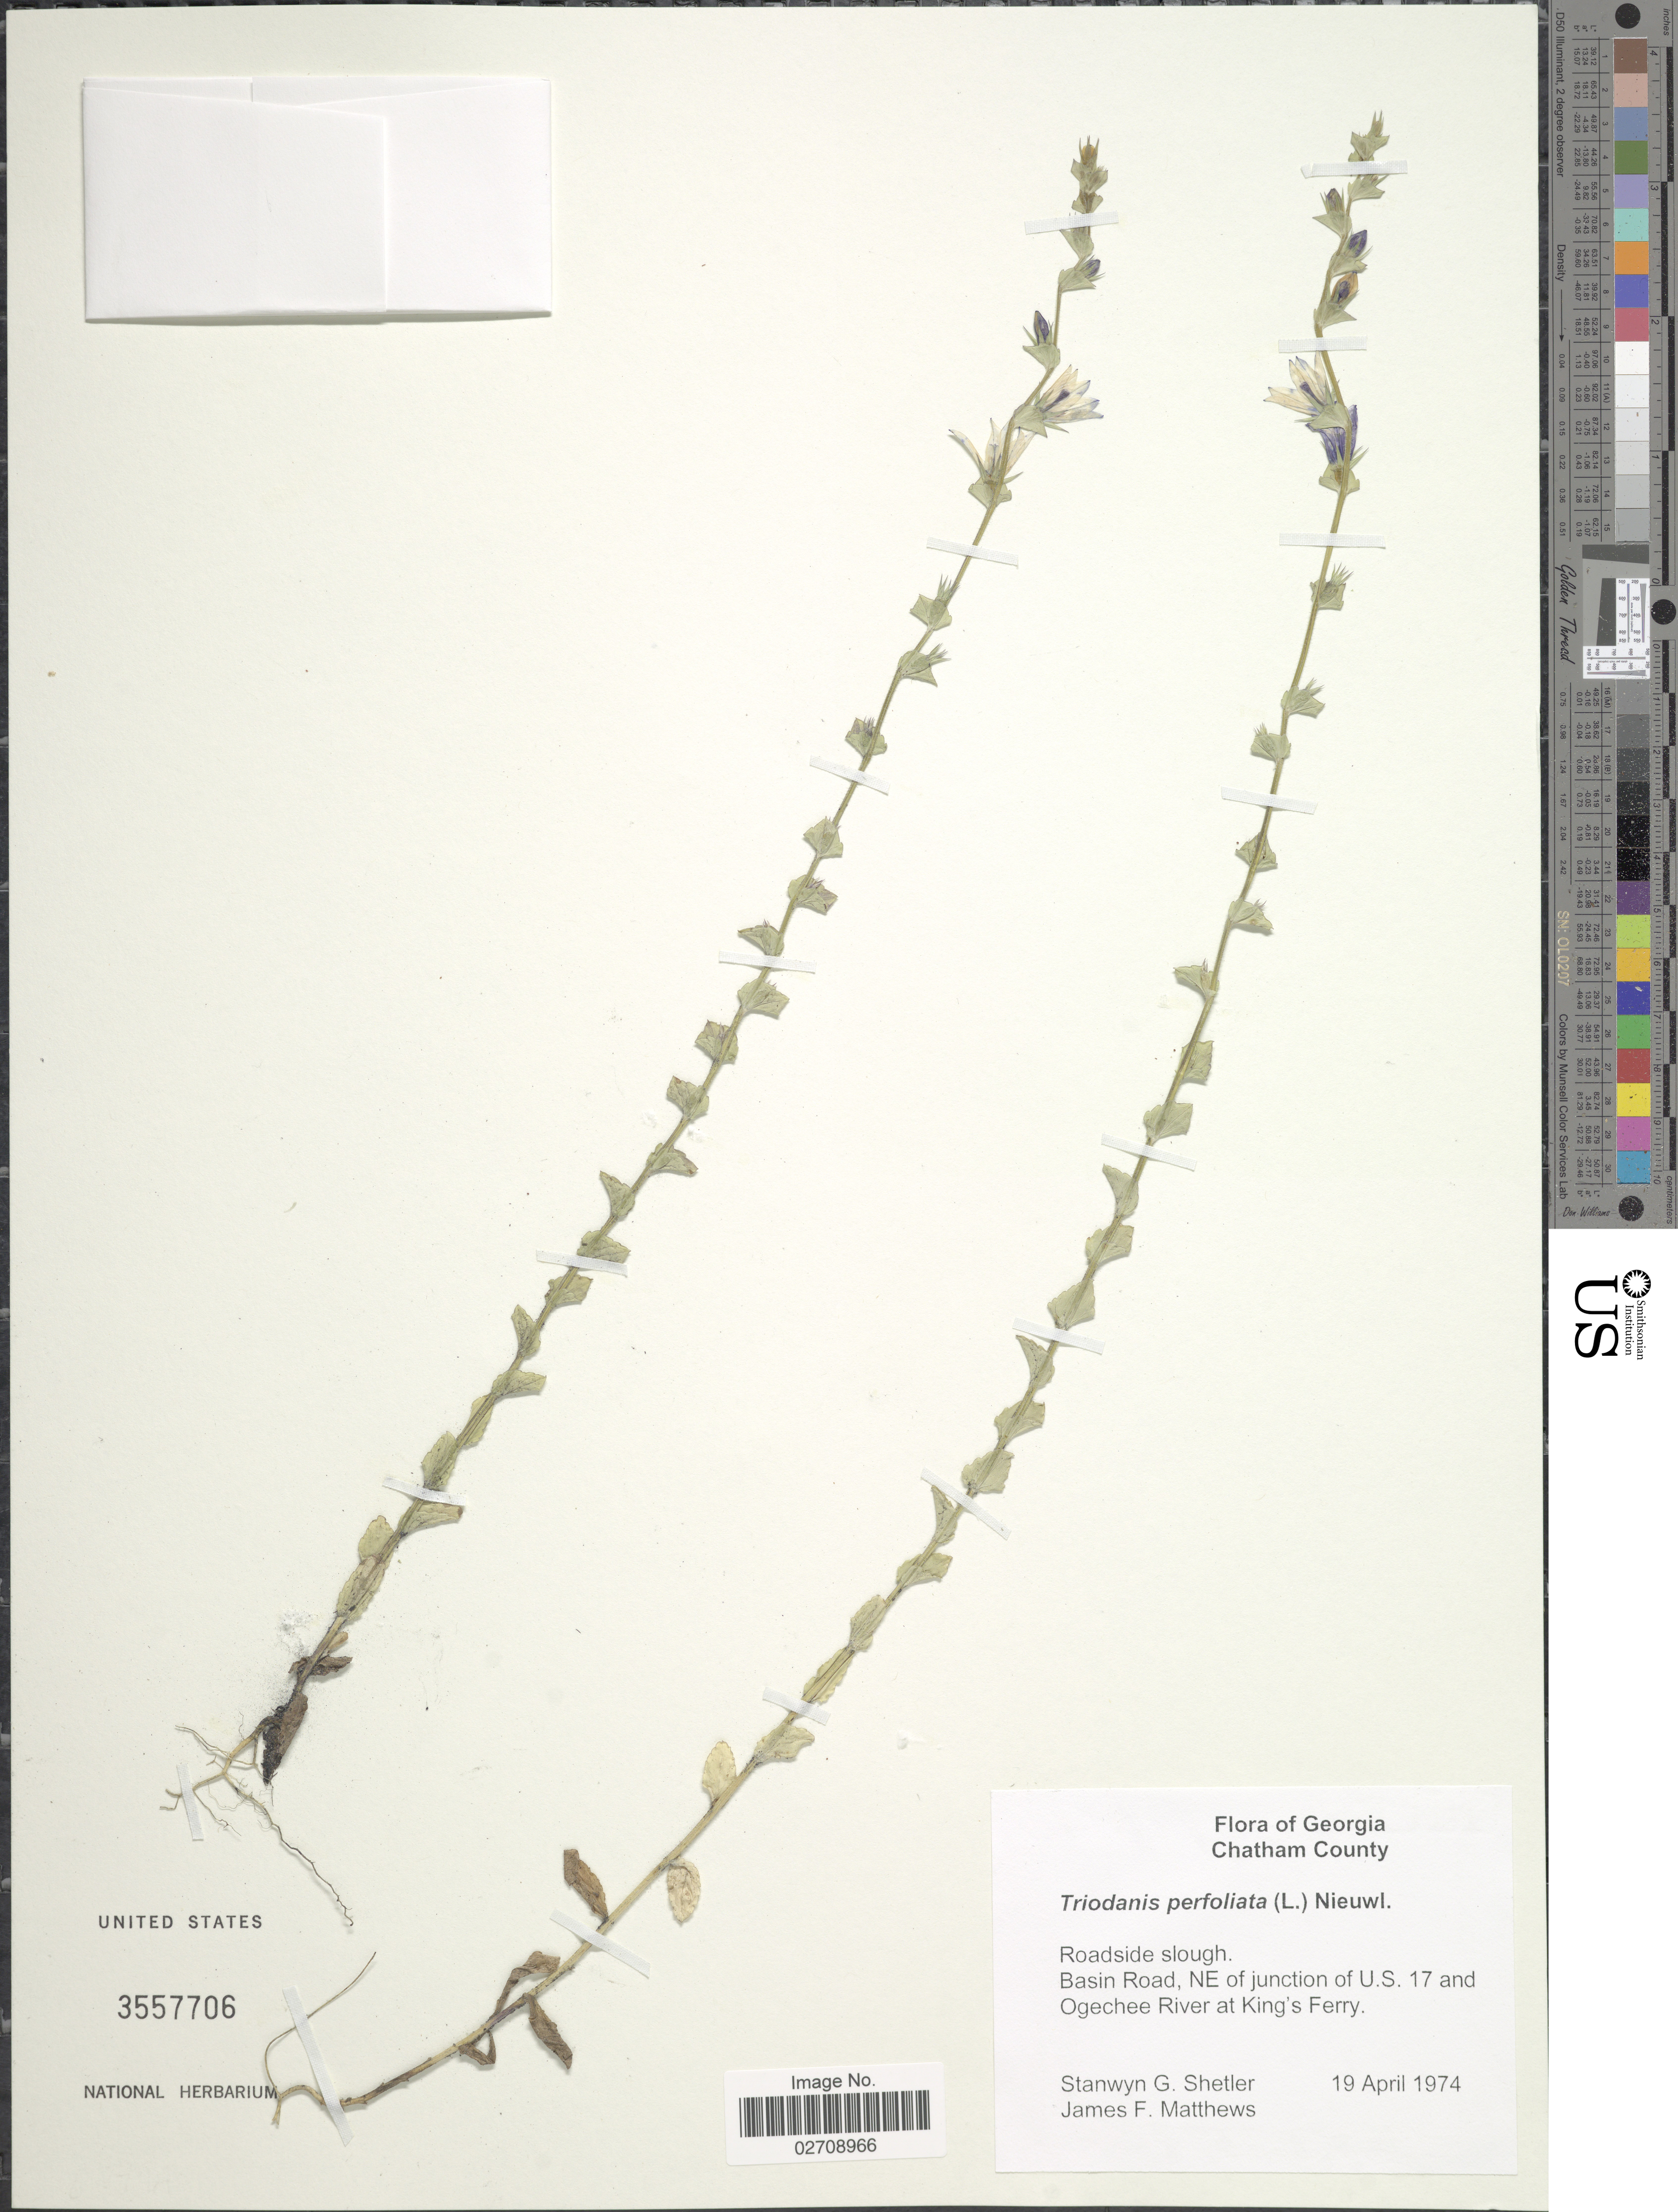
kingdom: Plantae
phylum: Tracheophyta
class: Magnoliopsida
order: Asterales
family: Campanulaceae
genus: Triodanis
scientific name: Triodanis perfoliata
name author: (L.) Nieuwl.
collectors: S. Shetler & J. F. Matthews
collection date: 1974-04-19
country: United States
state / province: Georgia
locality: Chatham County. Basin Road, NE of junction of U.S. 17 and Ogechee River at King's Ferry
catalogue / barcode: US 3557706